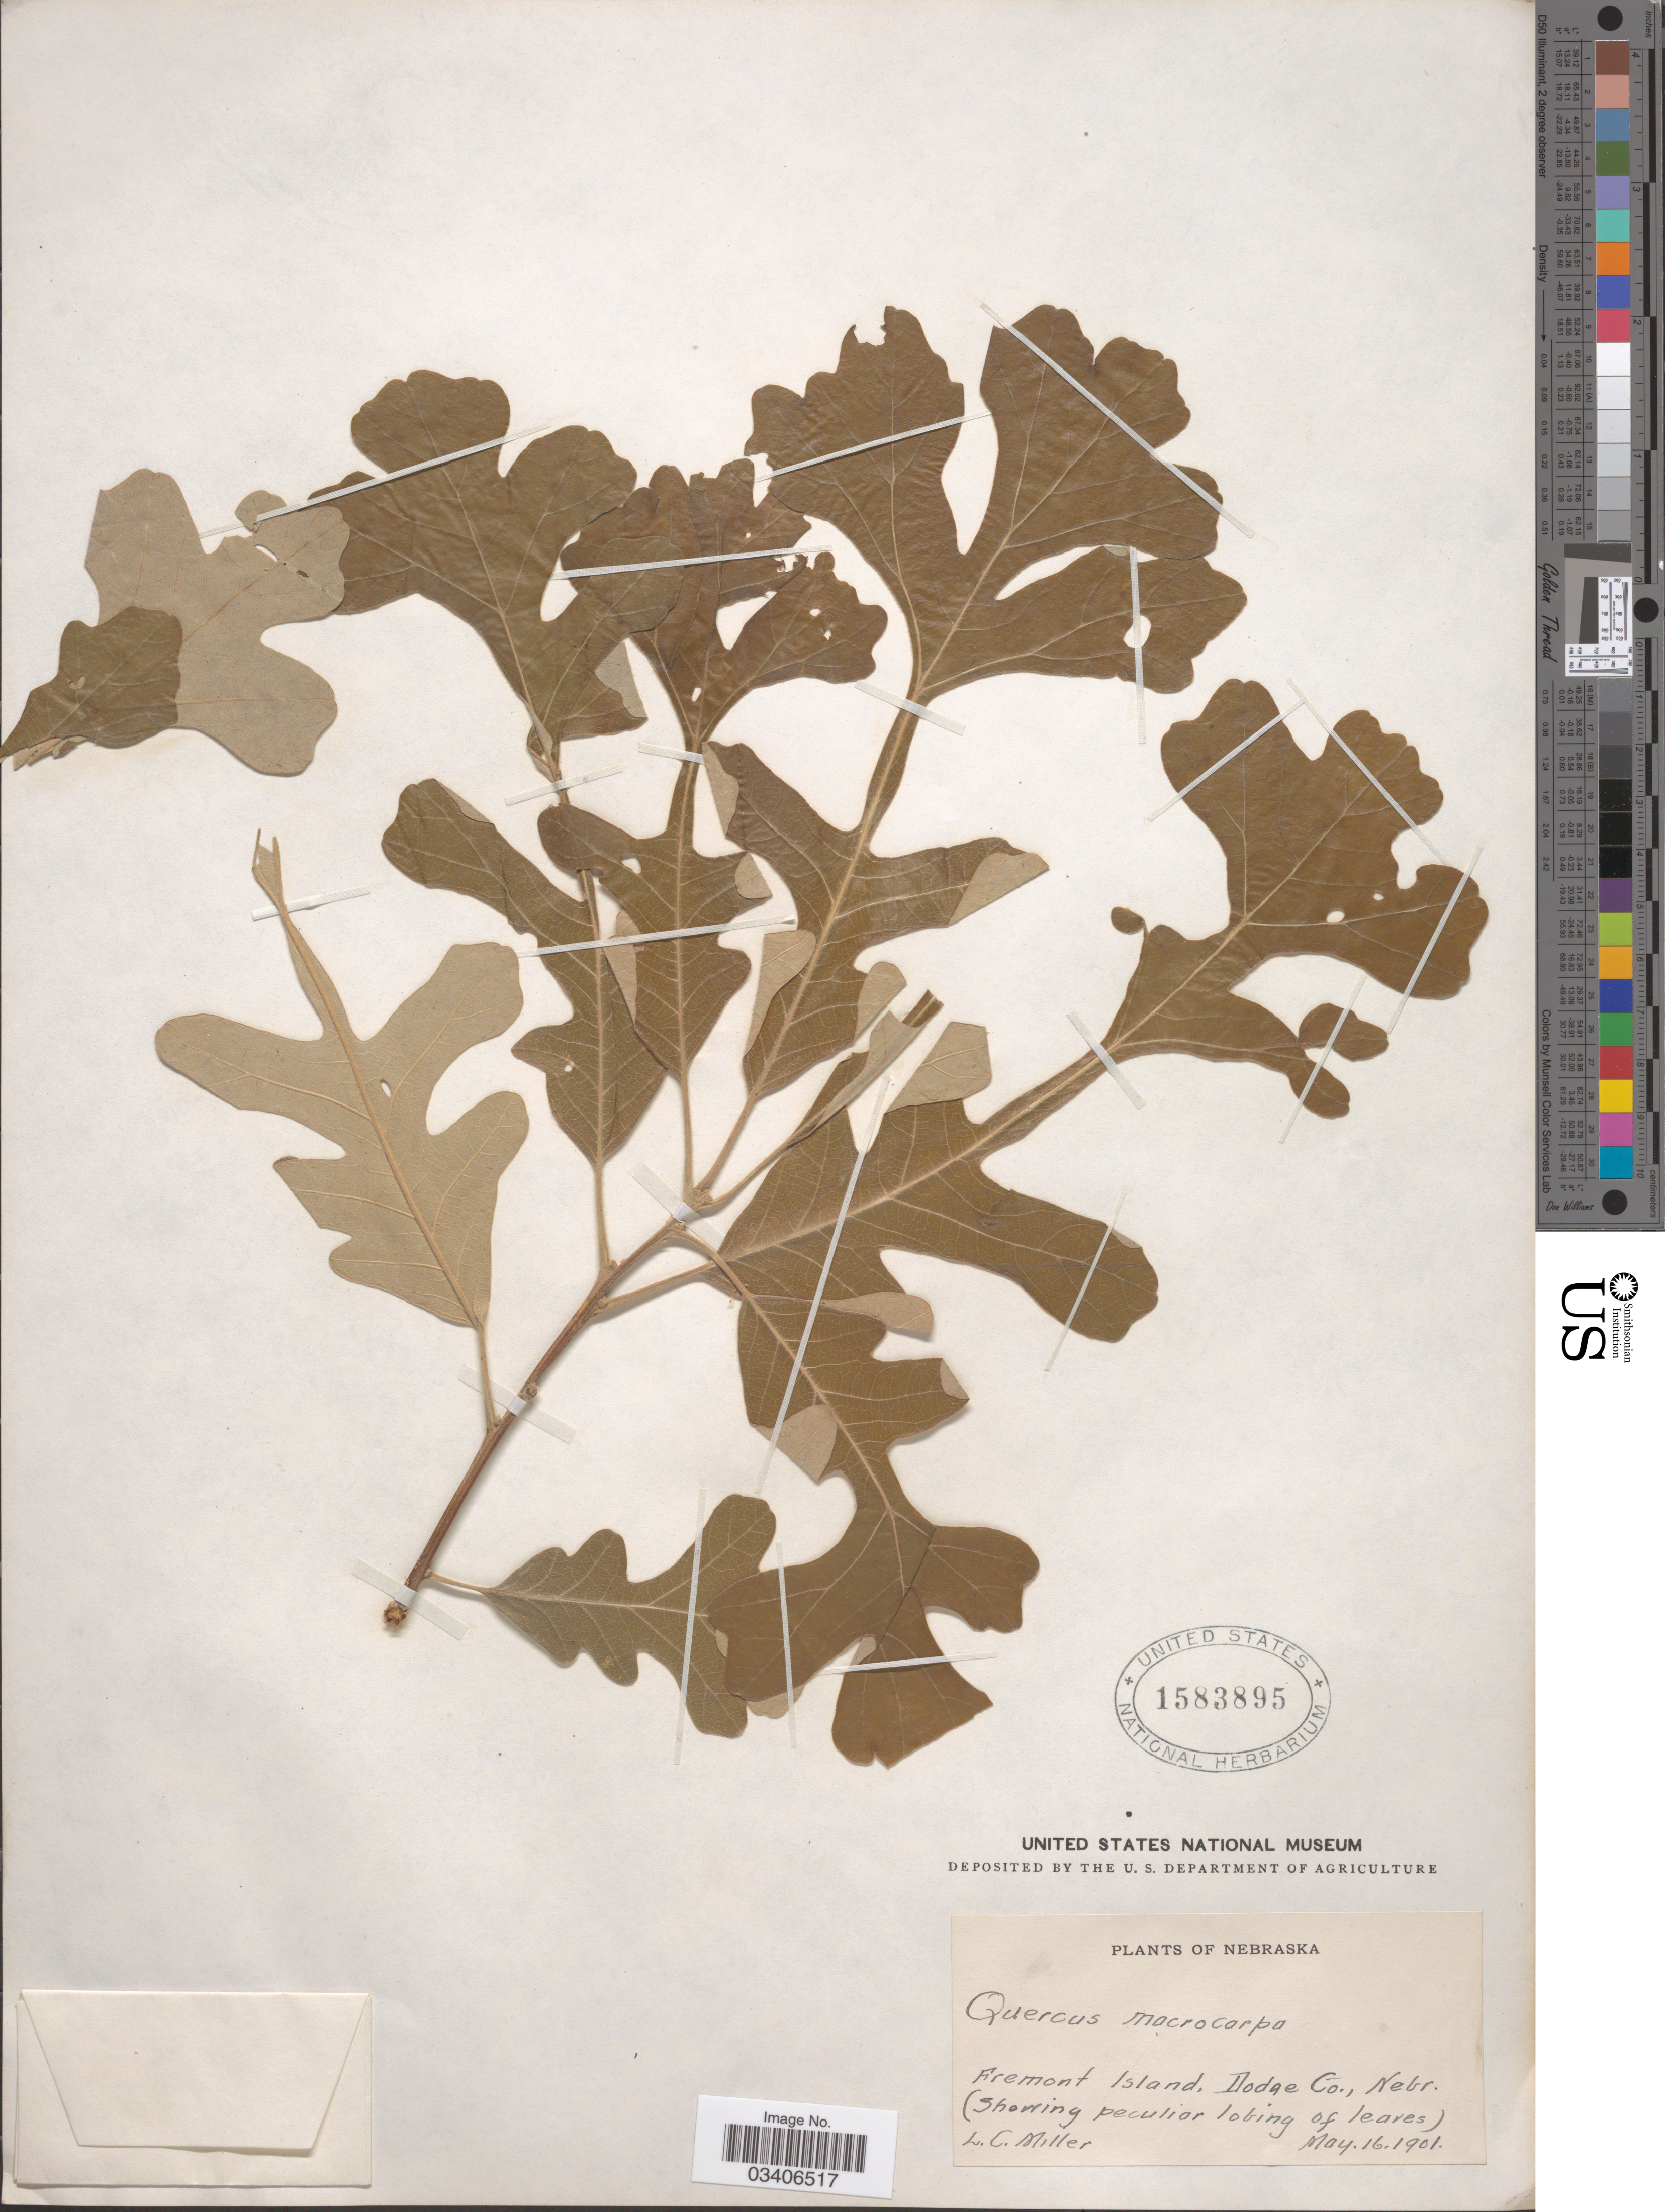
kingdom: Plantae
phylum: Tracheophyta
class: Magnoliopsida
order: Fagales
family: Fagaceae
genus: Quercus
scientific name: Quercus macrocarpa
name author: Michx.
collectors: L. Miller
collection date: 1901-05-16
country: United States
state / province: Nebraska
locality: Fremont Island, Dodge Co.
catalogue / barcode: US 1583895